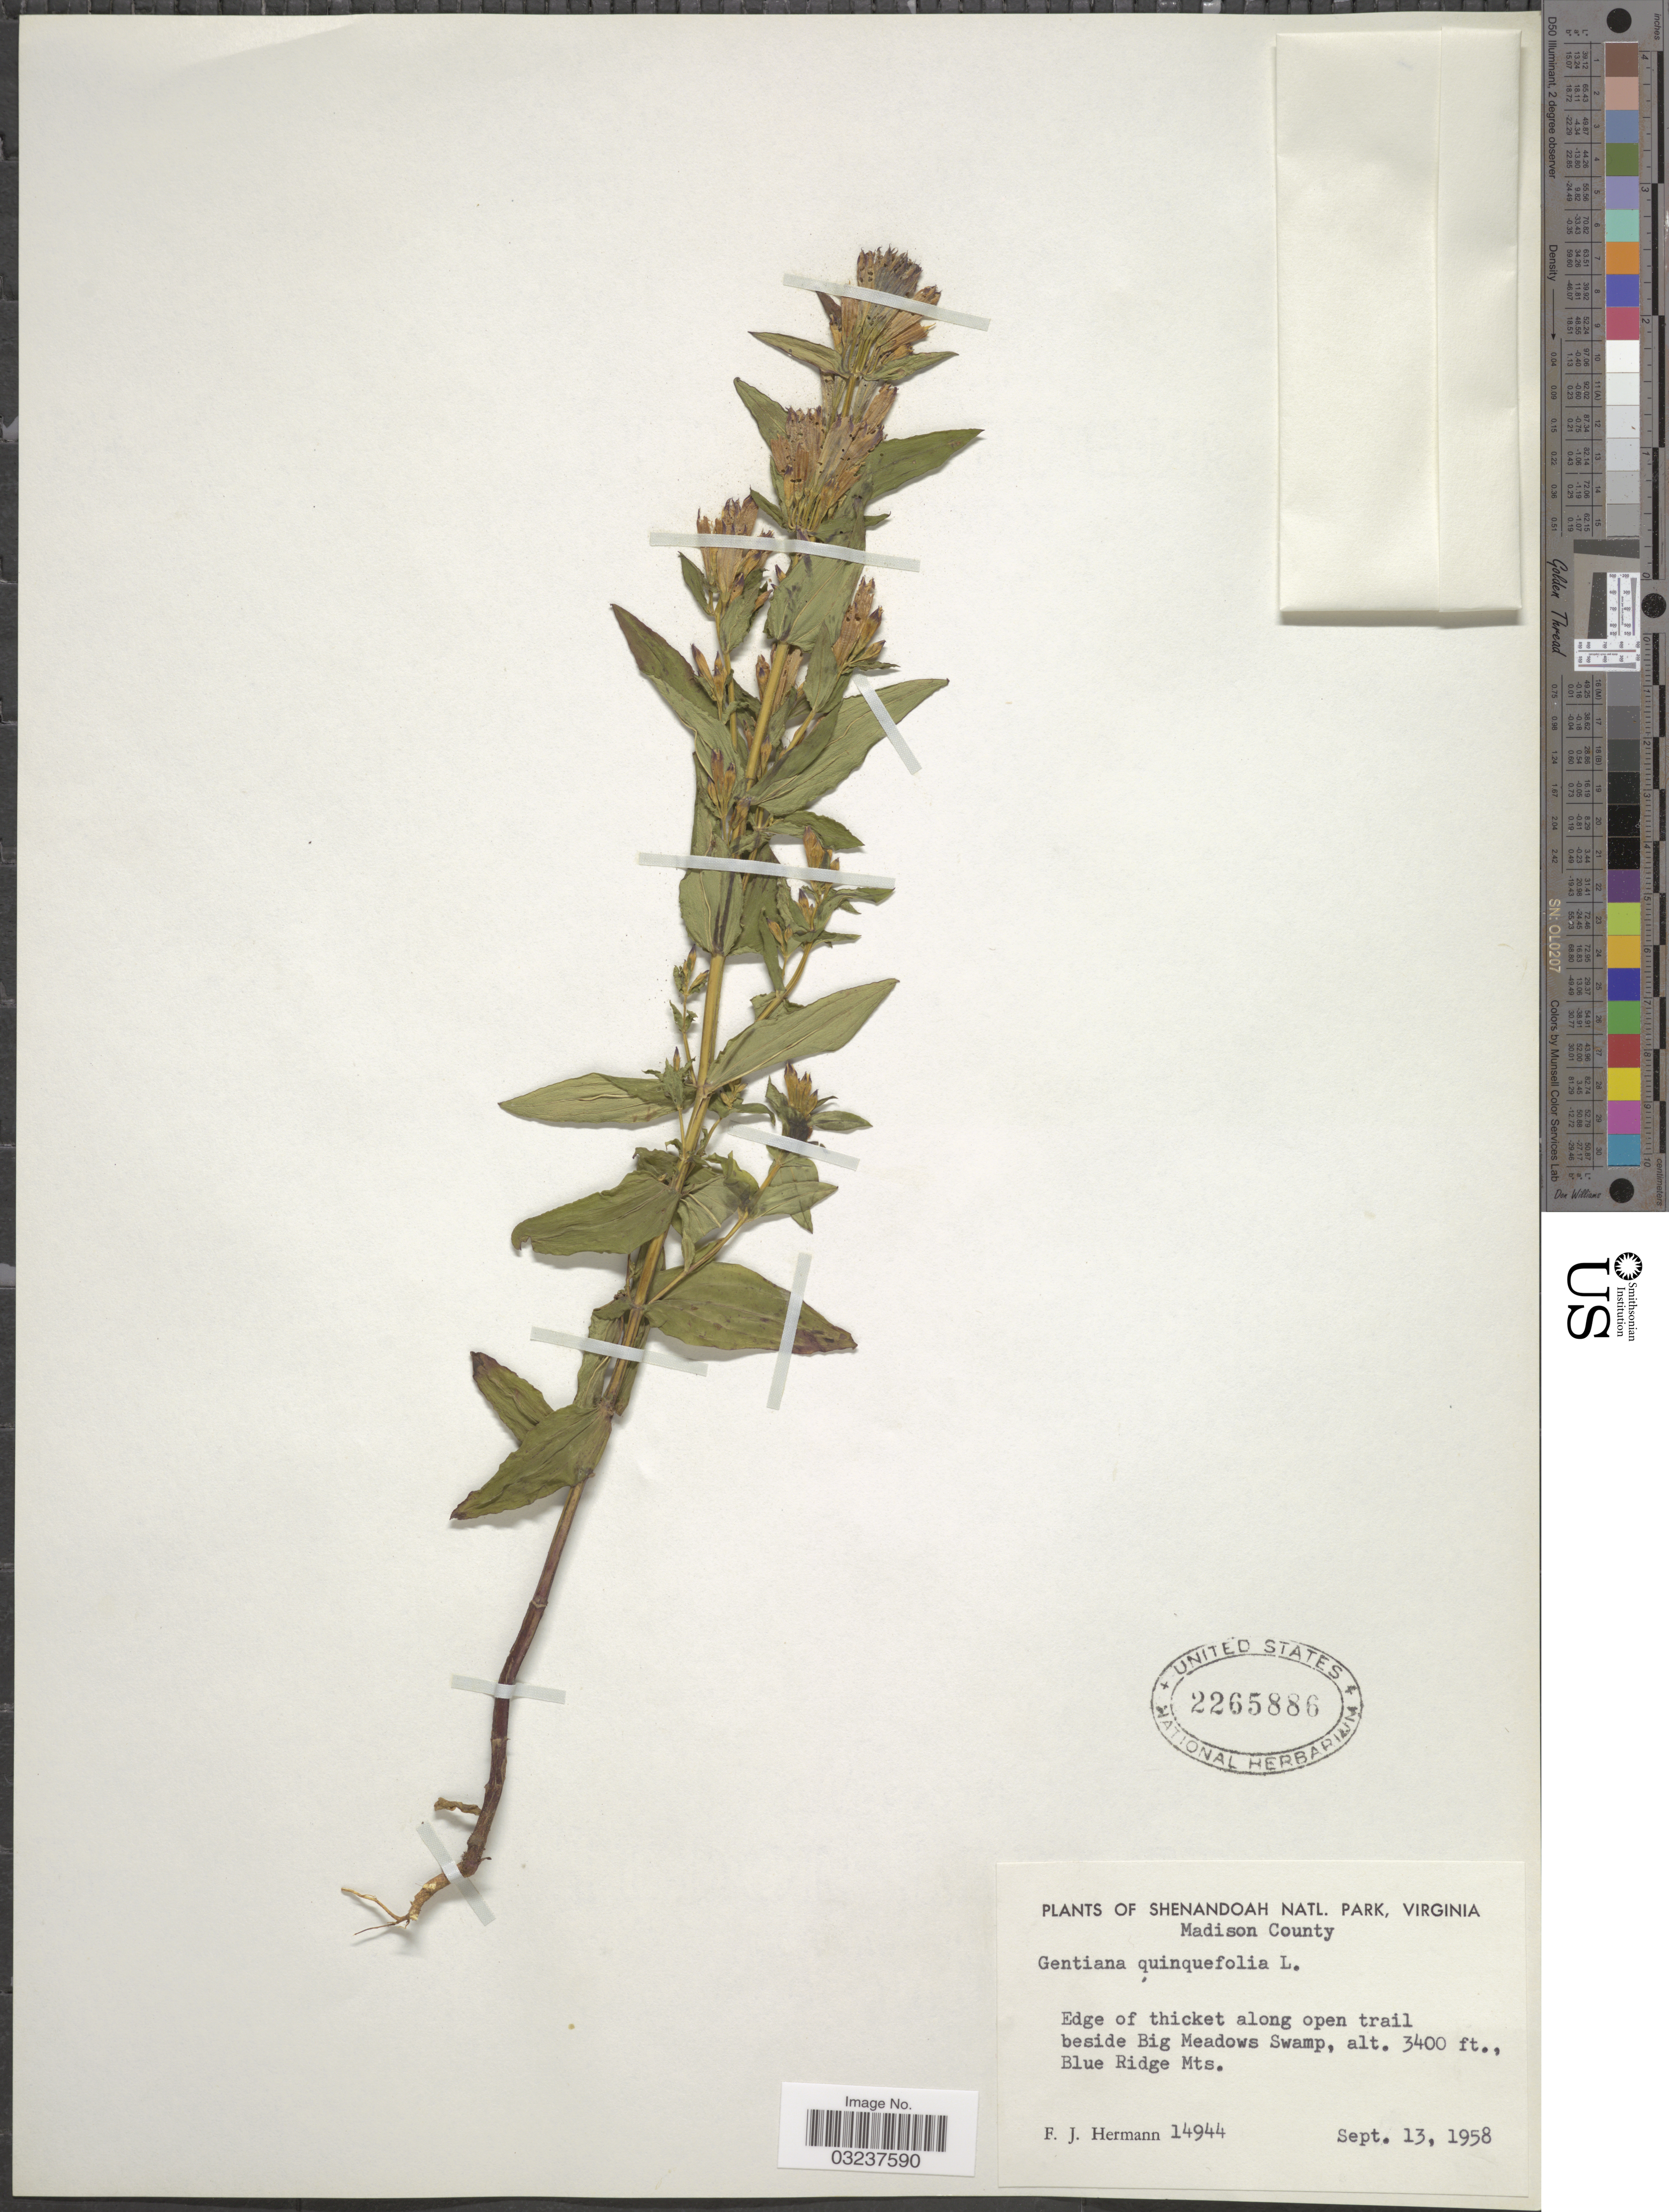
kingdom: Plantae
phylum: Tracheophyta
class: Magnoliopsida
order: Gentianales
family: Gentianaceae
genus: Gentianella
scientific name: Gentianella quinquefolia subsp. quinquefolia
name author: (L.) Small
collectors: F. J. Hermann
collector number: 14944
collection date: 1958-09-13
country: United States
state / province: Virginia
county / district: Madison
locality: Shenandoah Natl. Park, Edge of thicket along open trail beside Big Meadows Swamp, Blue Ridge Mts.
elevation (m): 1036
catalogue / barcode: US 2265886